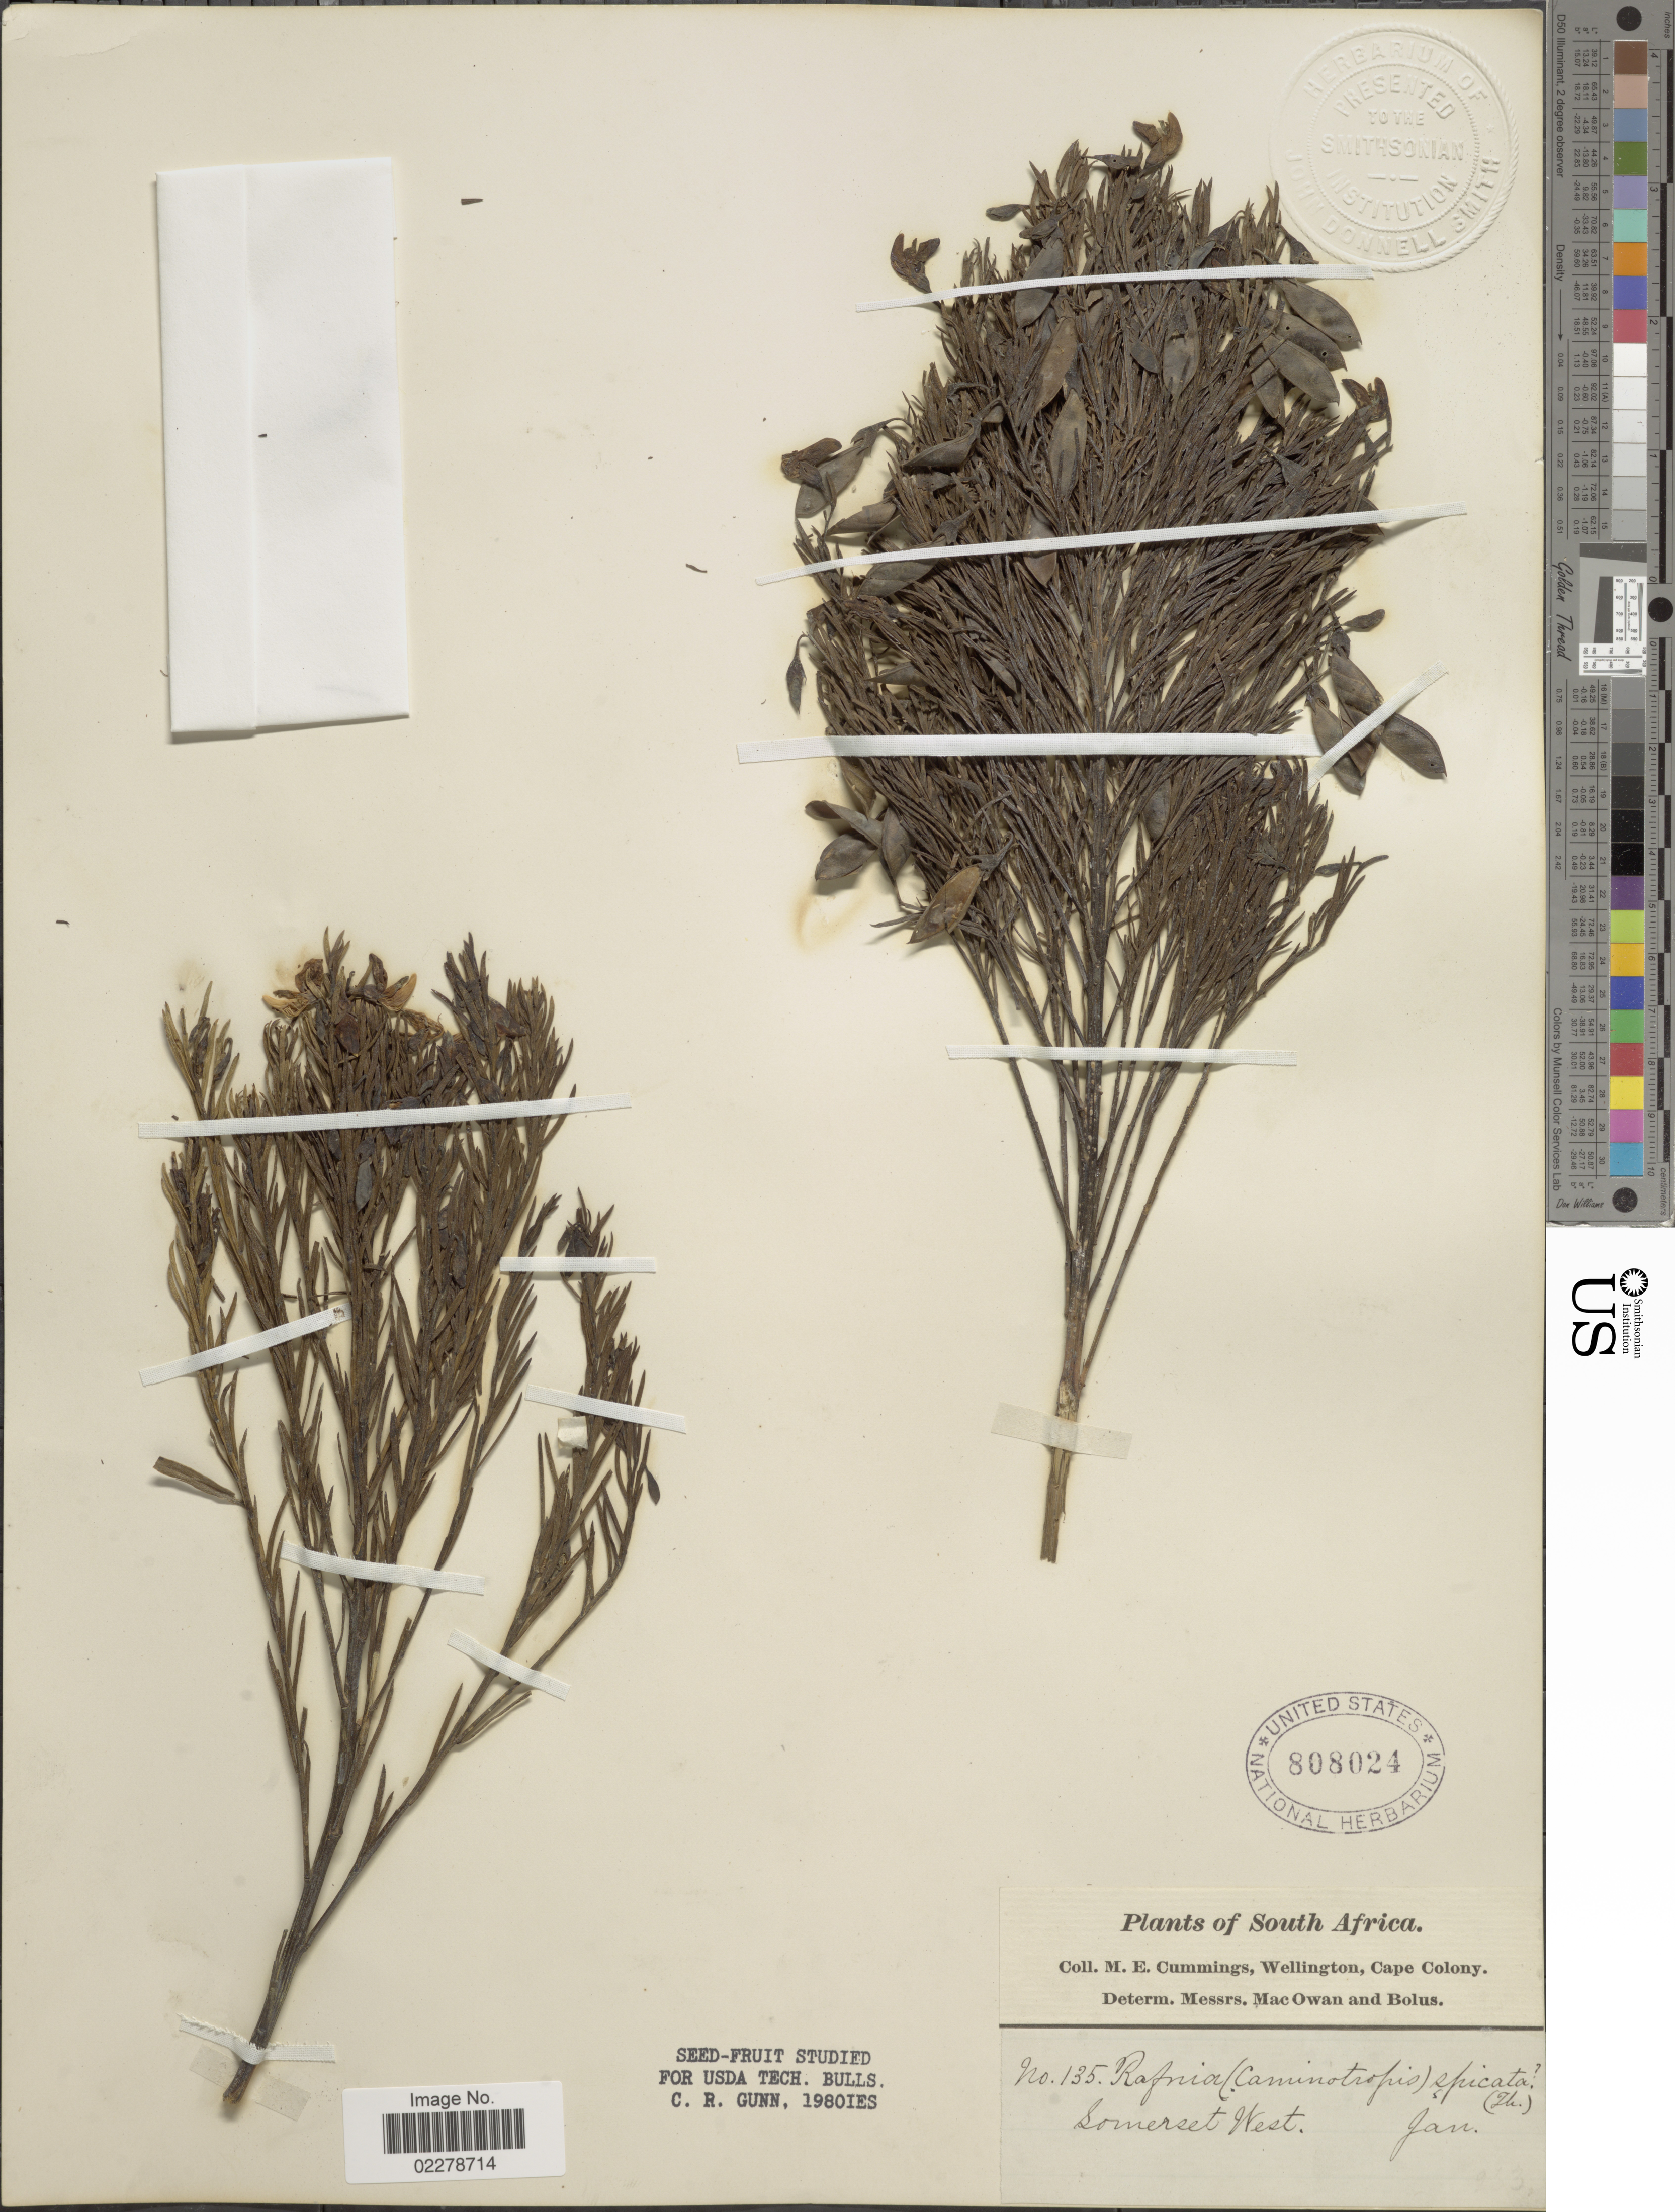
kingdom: Plantae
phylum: Tracheophyta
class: Magnoliopsida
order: Fabales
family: Fabaceae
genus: Rafnia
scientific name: Rafnia spicata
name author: Thunb.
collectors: M. E. Cummings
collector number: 135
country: South Africa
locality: Somerset West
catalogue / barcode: US 808024